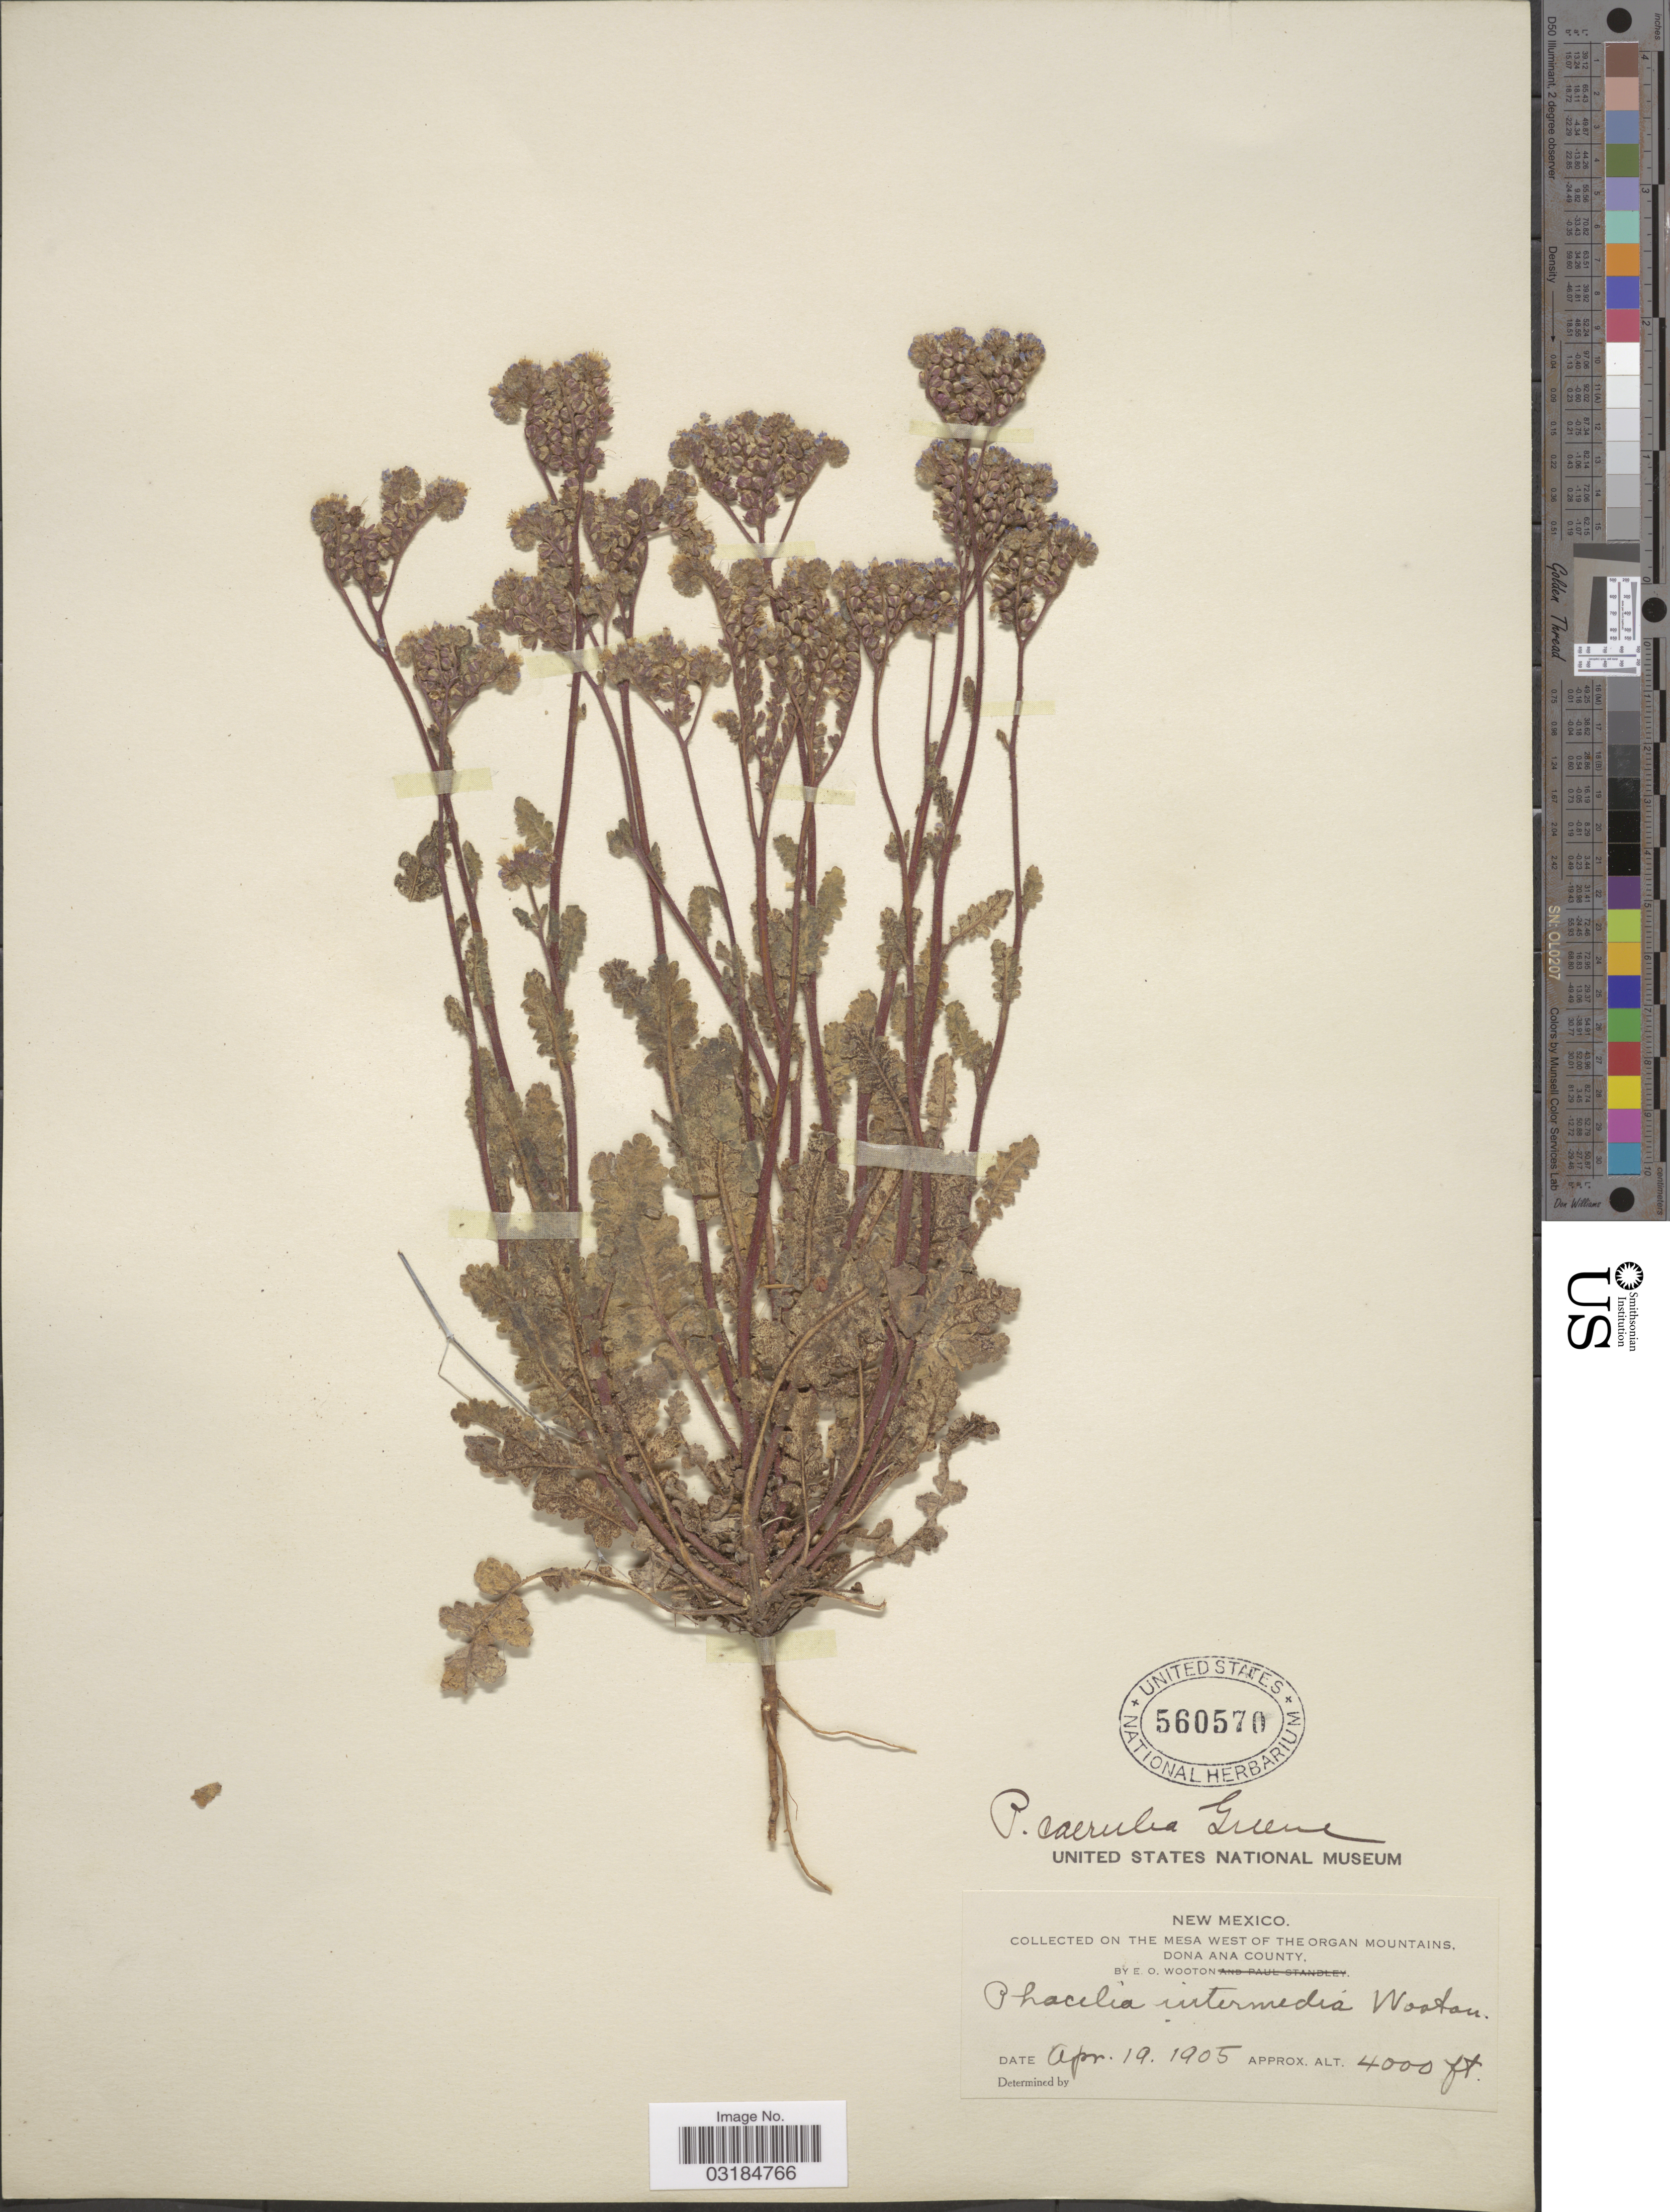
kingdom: Plantae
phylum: Tracheophyta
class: Magnoliopsida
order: Boraginales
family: Hydrophyllaceae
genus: Phacelia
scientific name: Phacelia caerulea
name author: Greene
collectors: E. O. Wooton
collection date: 1905-04-19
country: United States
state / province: New Mexico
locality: On The Mesa West of The Organ Mountains, Dona Ana County.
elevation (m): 1219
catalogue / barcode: US 560570